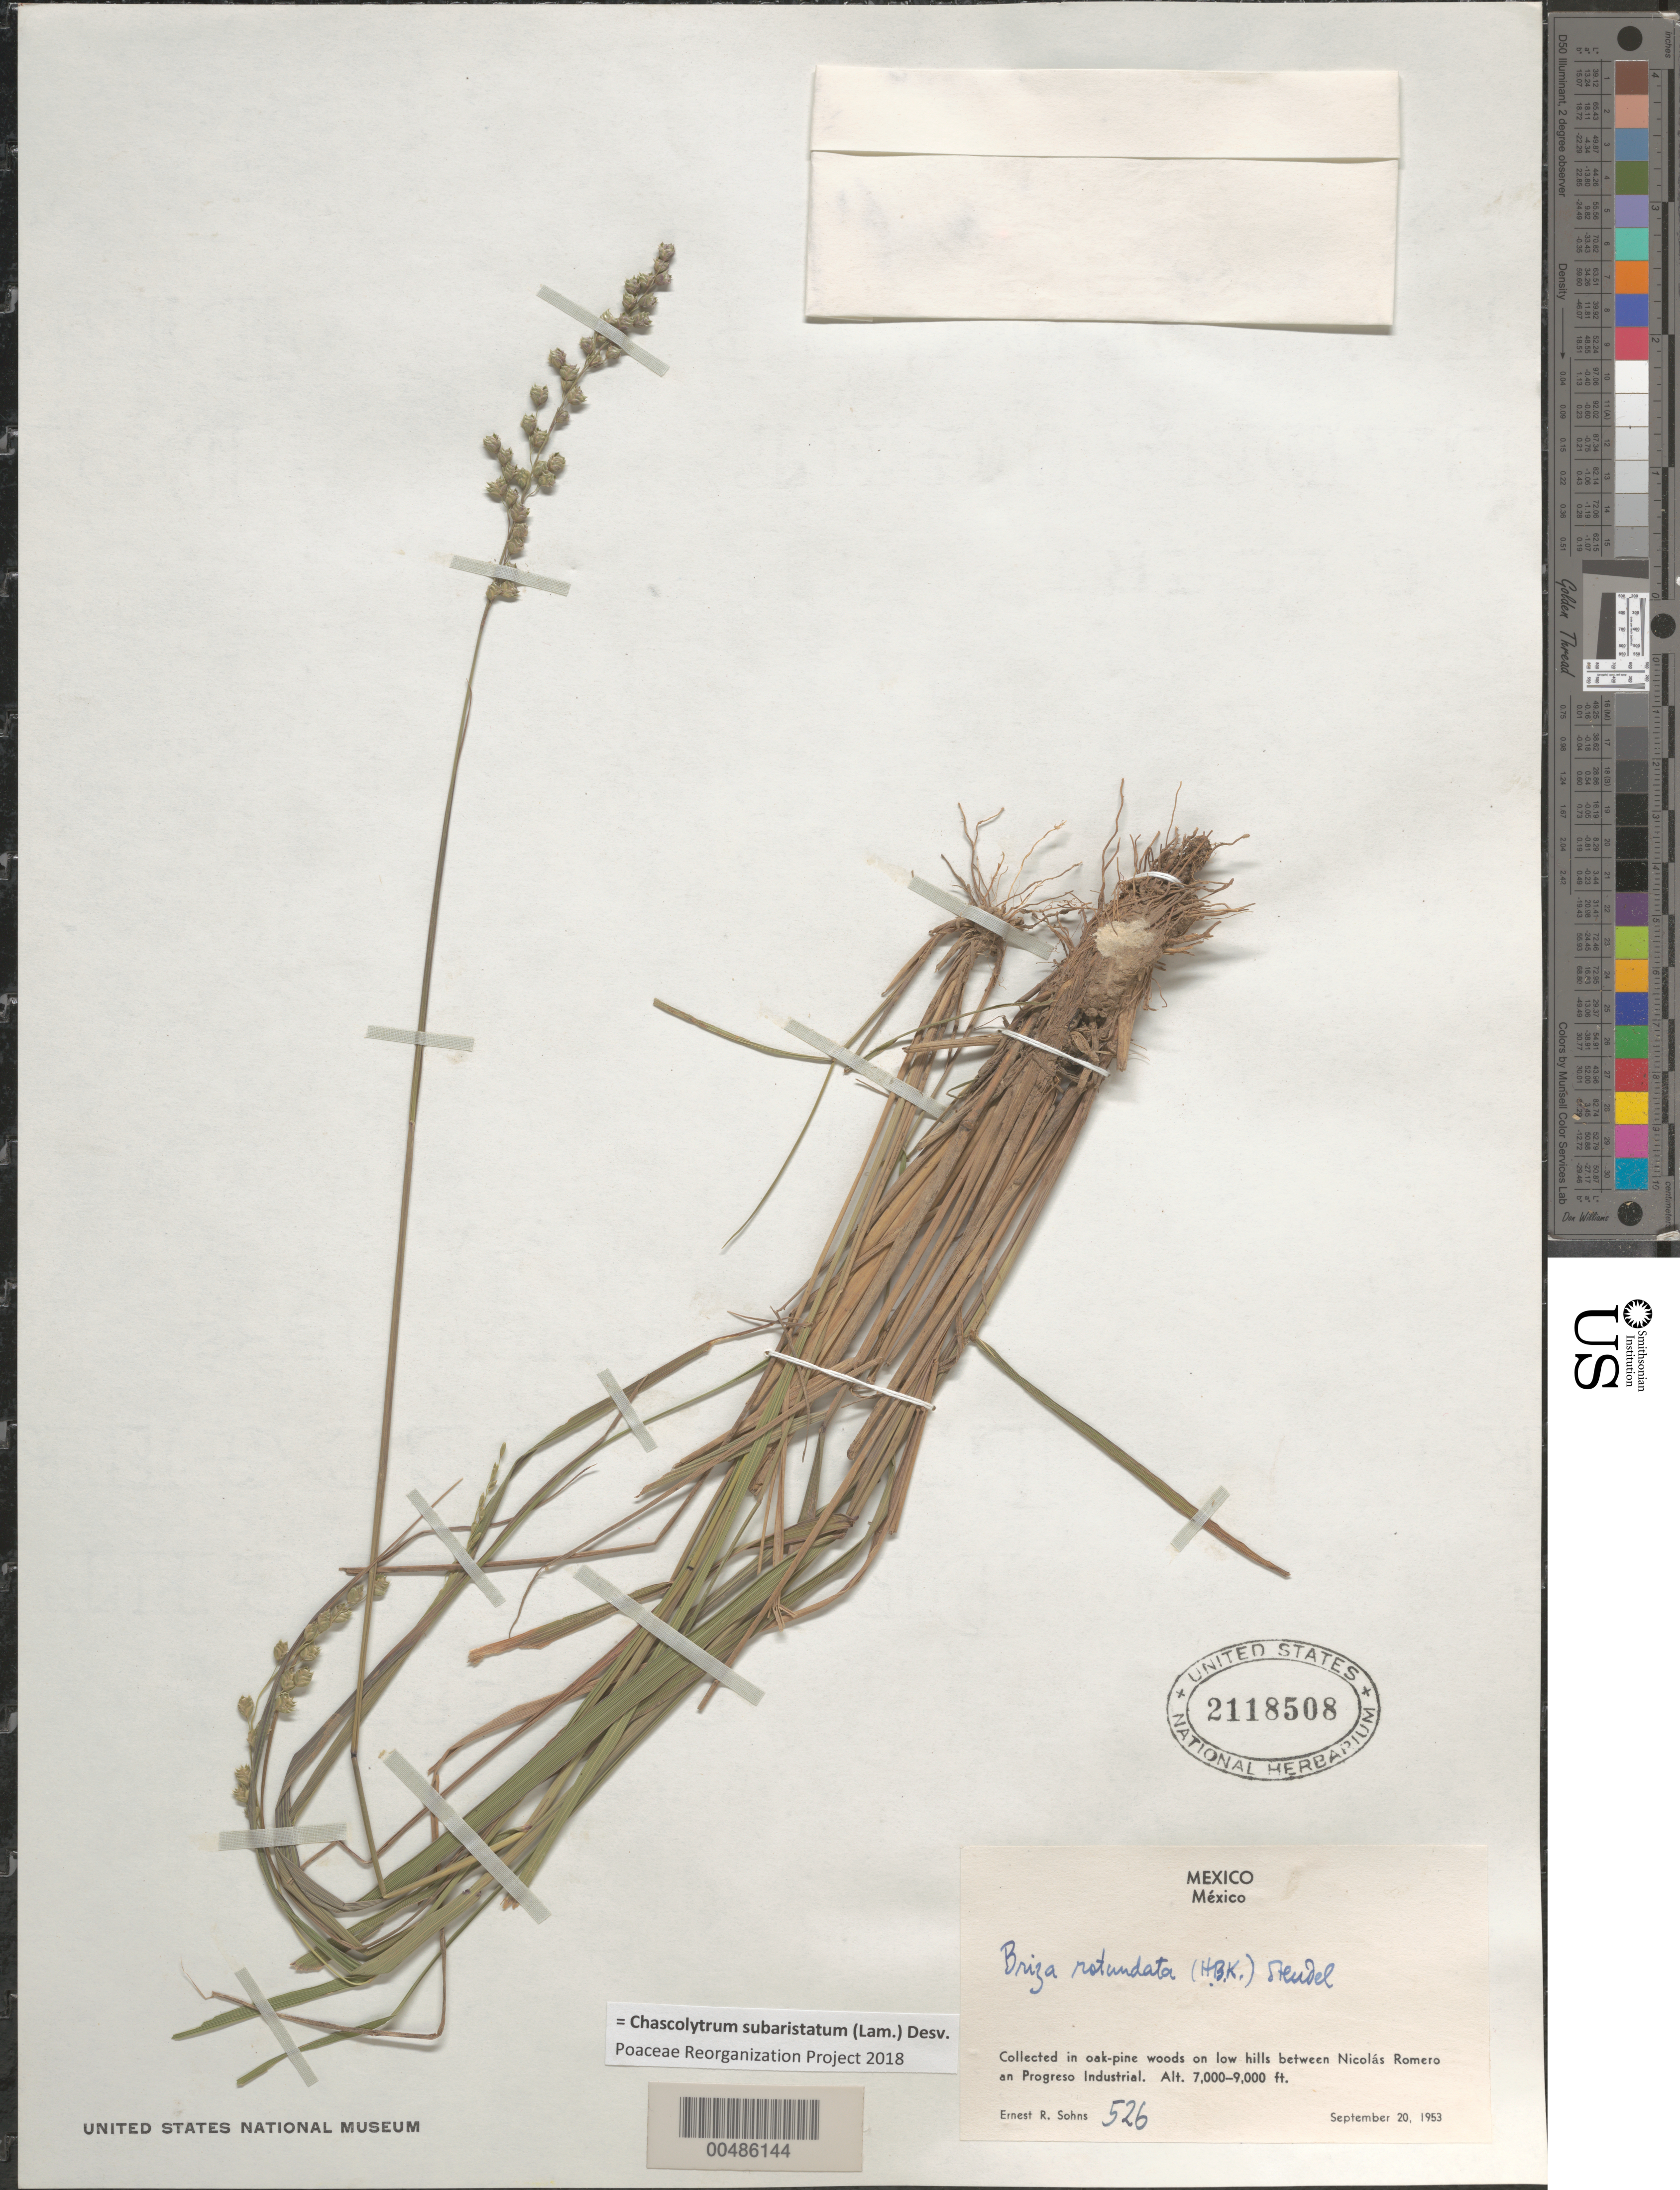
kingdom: Plantae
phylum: Tracheophyta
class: Liliopsida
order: Poales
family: Poaceae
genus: Chascolytrum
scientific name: Chascolytrum subaristatum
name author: (Lam.) Desv.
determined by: Poaceae Reorganization Project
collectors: E. R. Sohns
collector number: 526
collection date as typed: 20 Sep 1953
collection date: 1953-09-20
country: Mexico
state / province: México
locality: Between Nicolás Romero & Progreso Industrial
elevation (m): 2134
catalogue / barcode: US 2118508